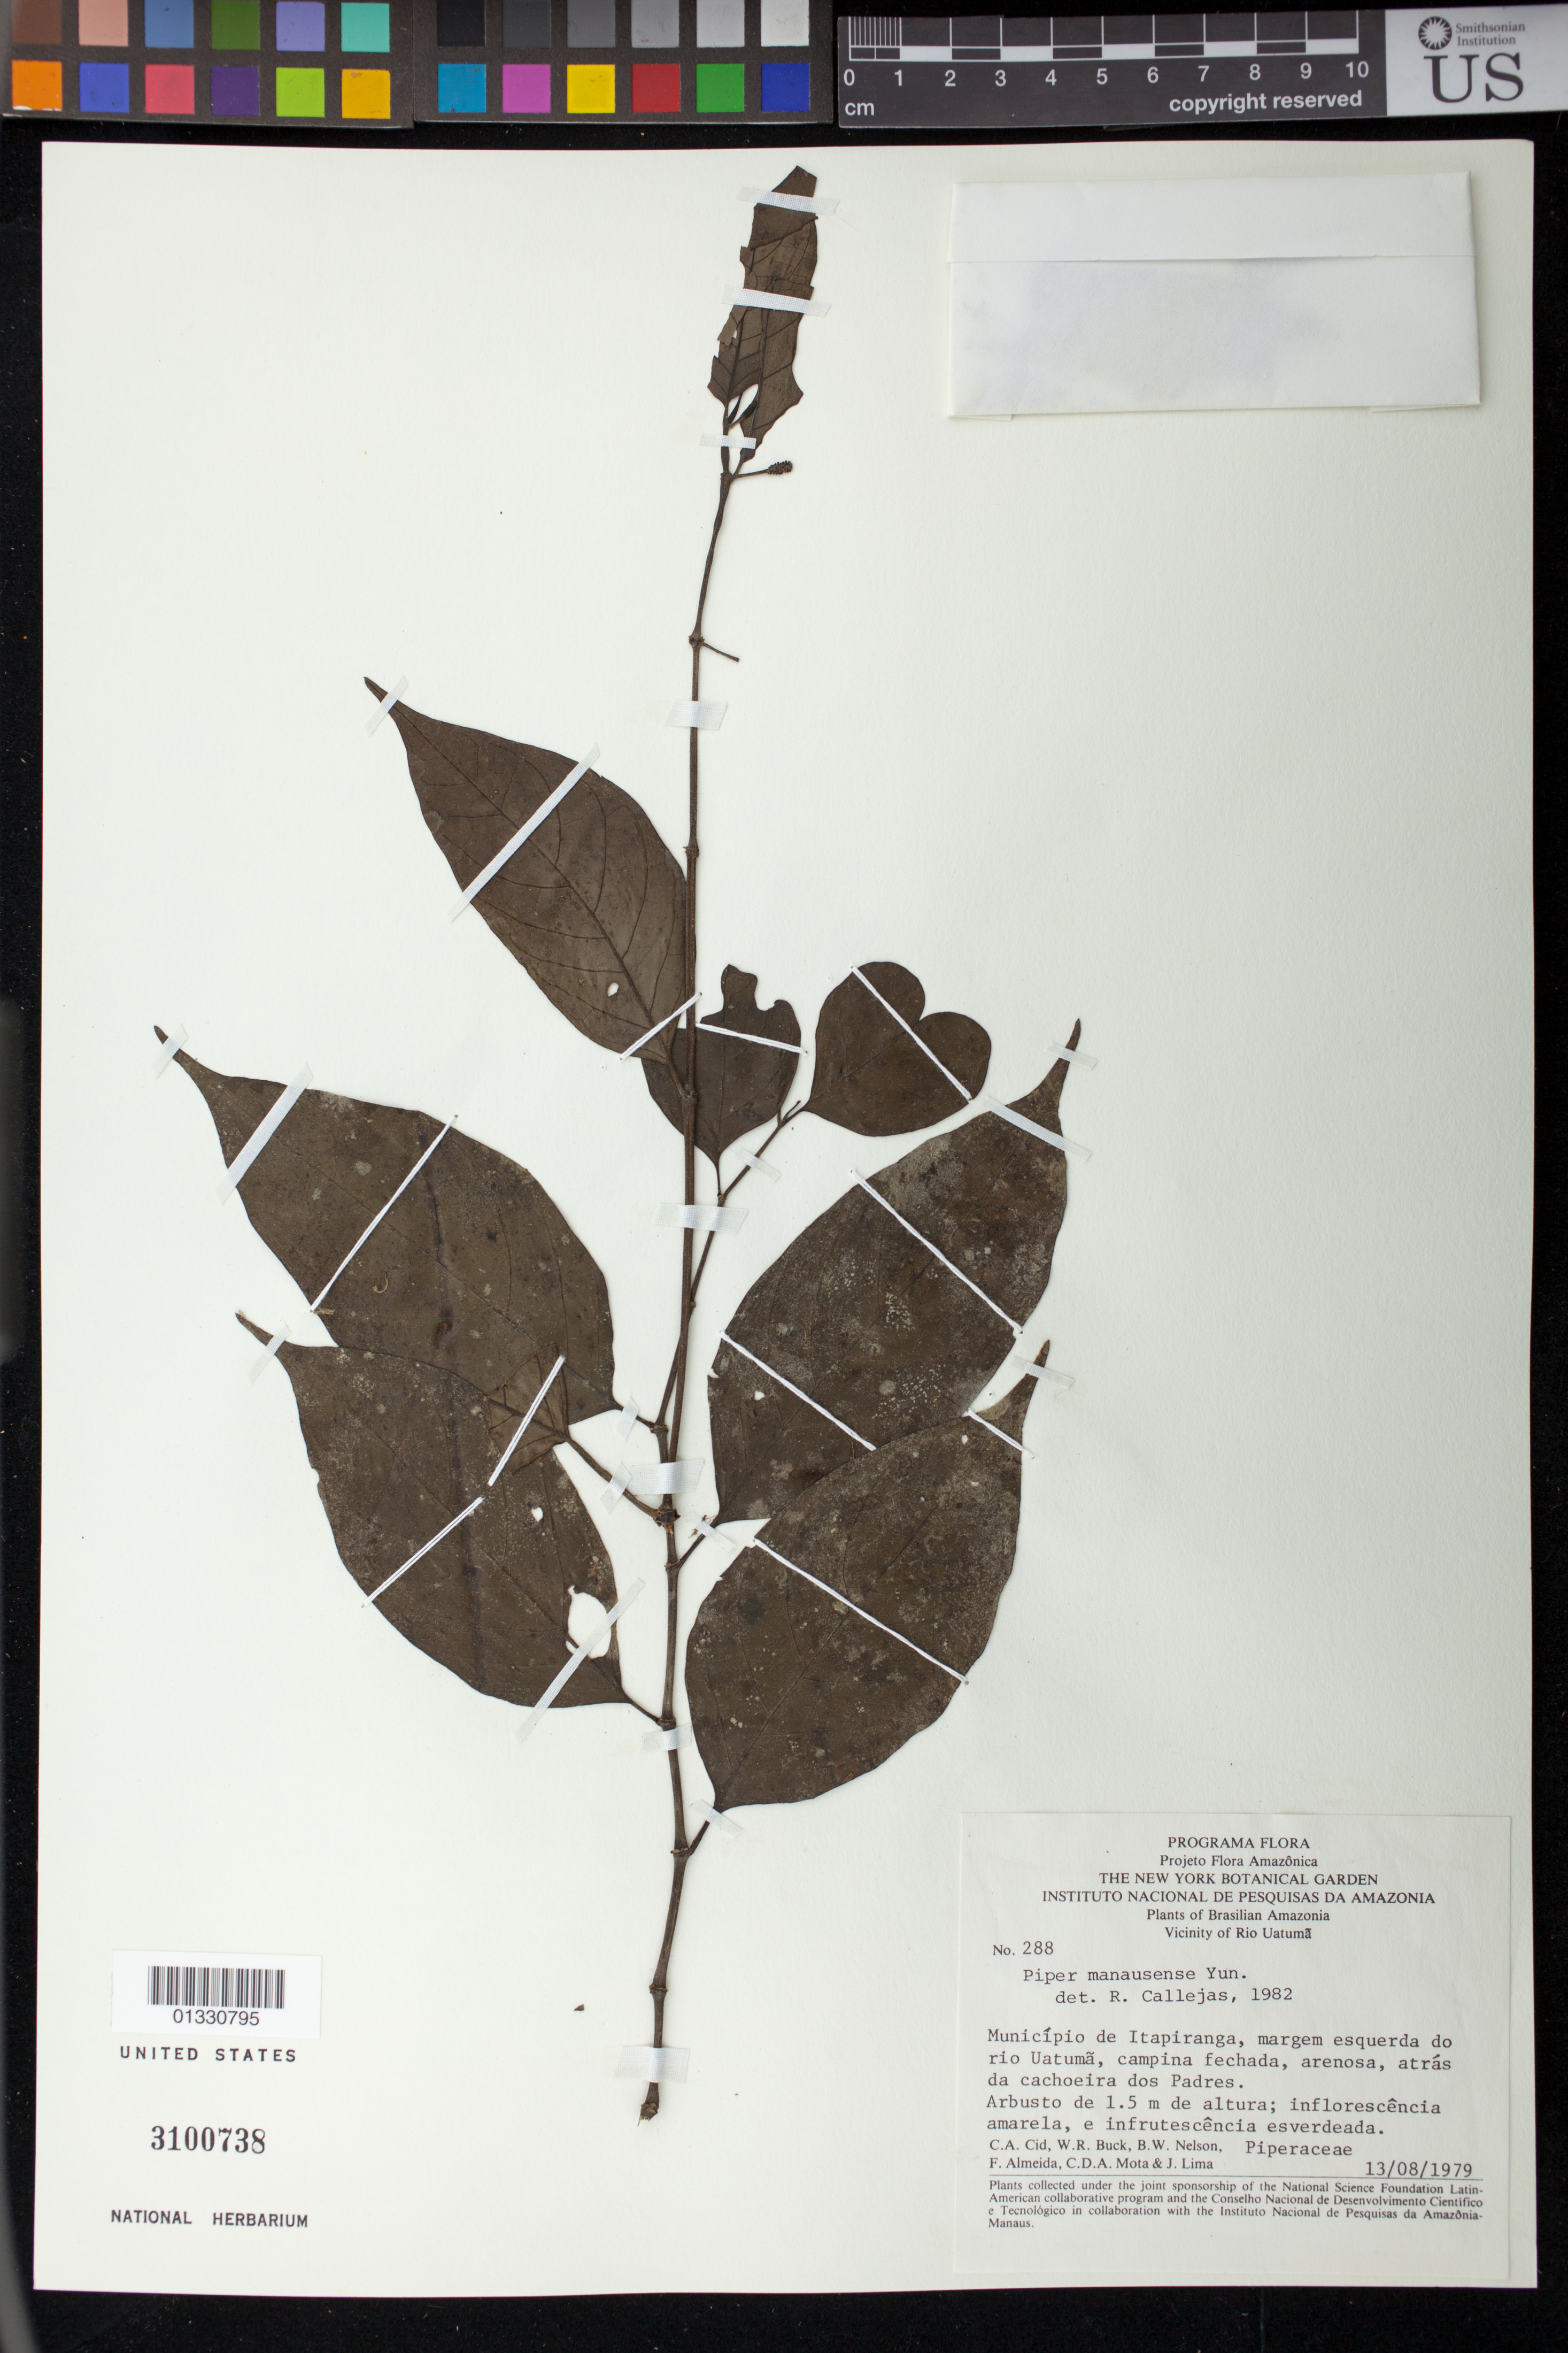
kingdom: Plantae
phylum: Tracheophyta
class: Magnoliopsida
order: Piperales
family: Piperaceae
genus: Piper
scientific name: Piper manausense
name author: Yunck.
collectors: C. A. Cid Ferreira, W. R. Buck, B. W. Nelson, F. Almeda, C. D. A. Mota & J. Lima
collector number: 288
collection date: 1979-08-13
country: Brazil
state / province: Amazonas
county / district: Itapiranga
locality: Margem esquerda do rio Uatumã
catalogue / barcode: US 3100738